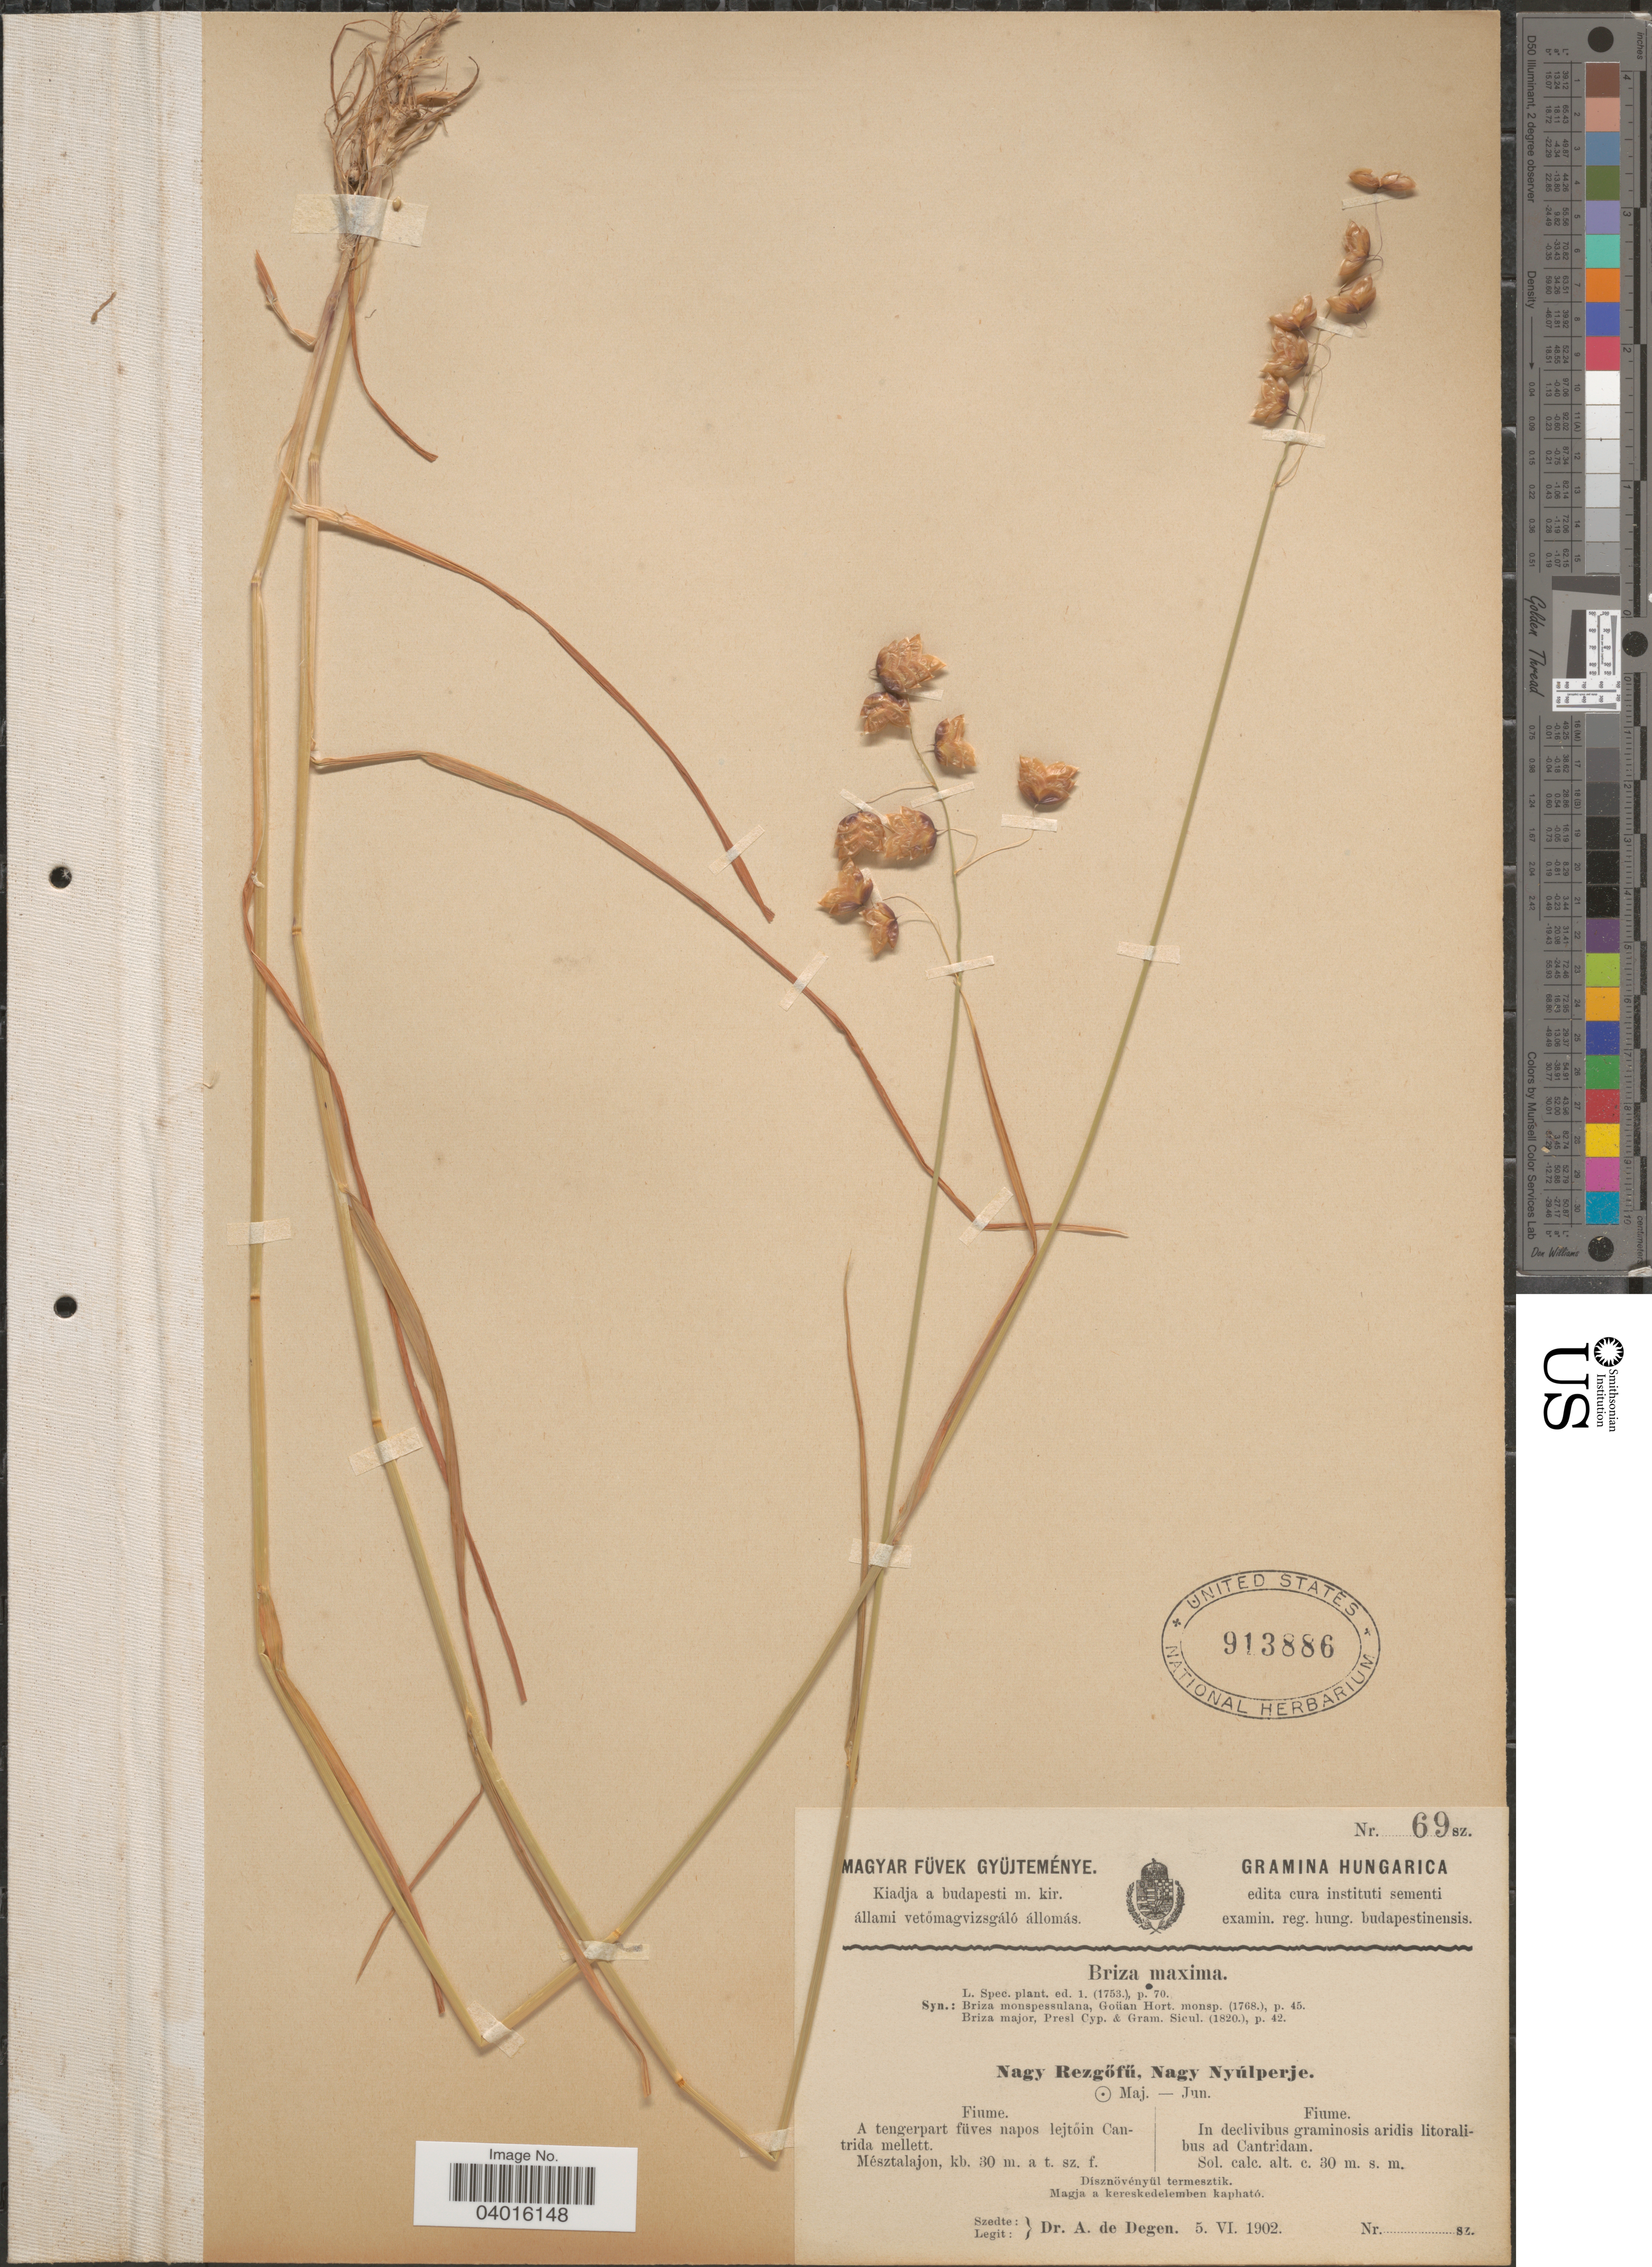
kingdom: Plantae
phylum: Tracheophyta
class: Liliopsida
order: Poales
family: Poaceae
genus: Briza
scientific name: Briza maxima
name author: L.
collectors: A. Degen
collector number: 69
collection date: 1902-06-05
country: Croatia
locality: Fiume. In declivibus graminosis aridis litoralibus ad Cantridam.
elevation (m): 30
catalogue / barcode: US 913886